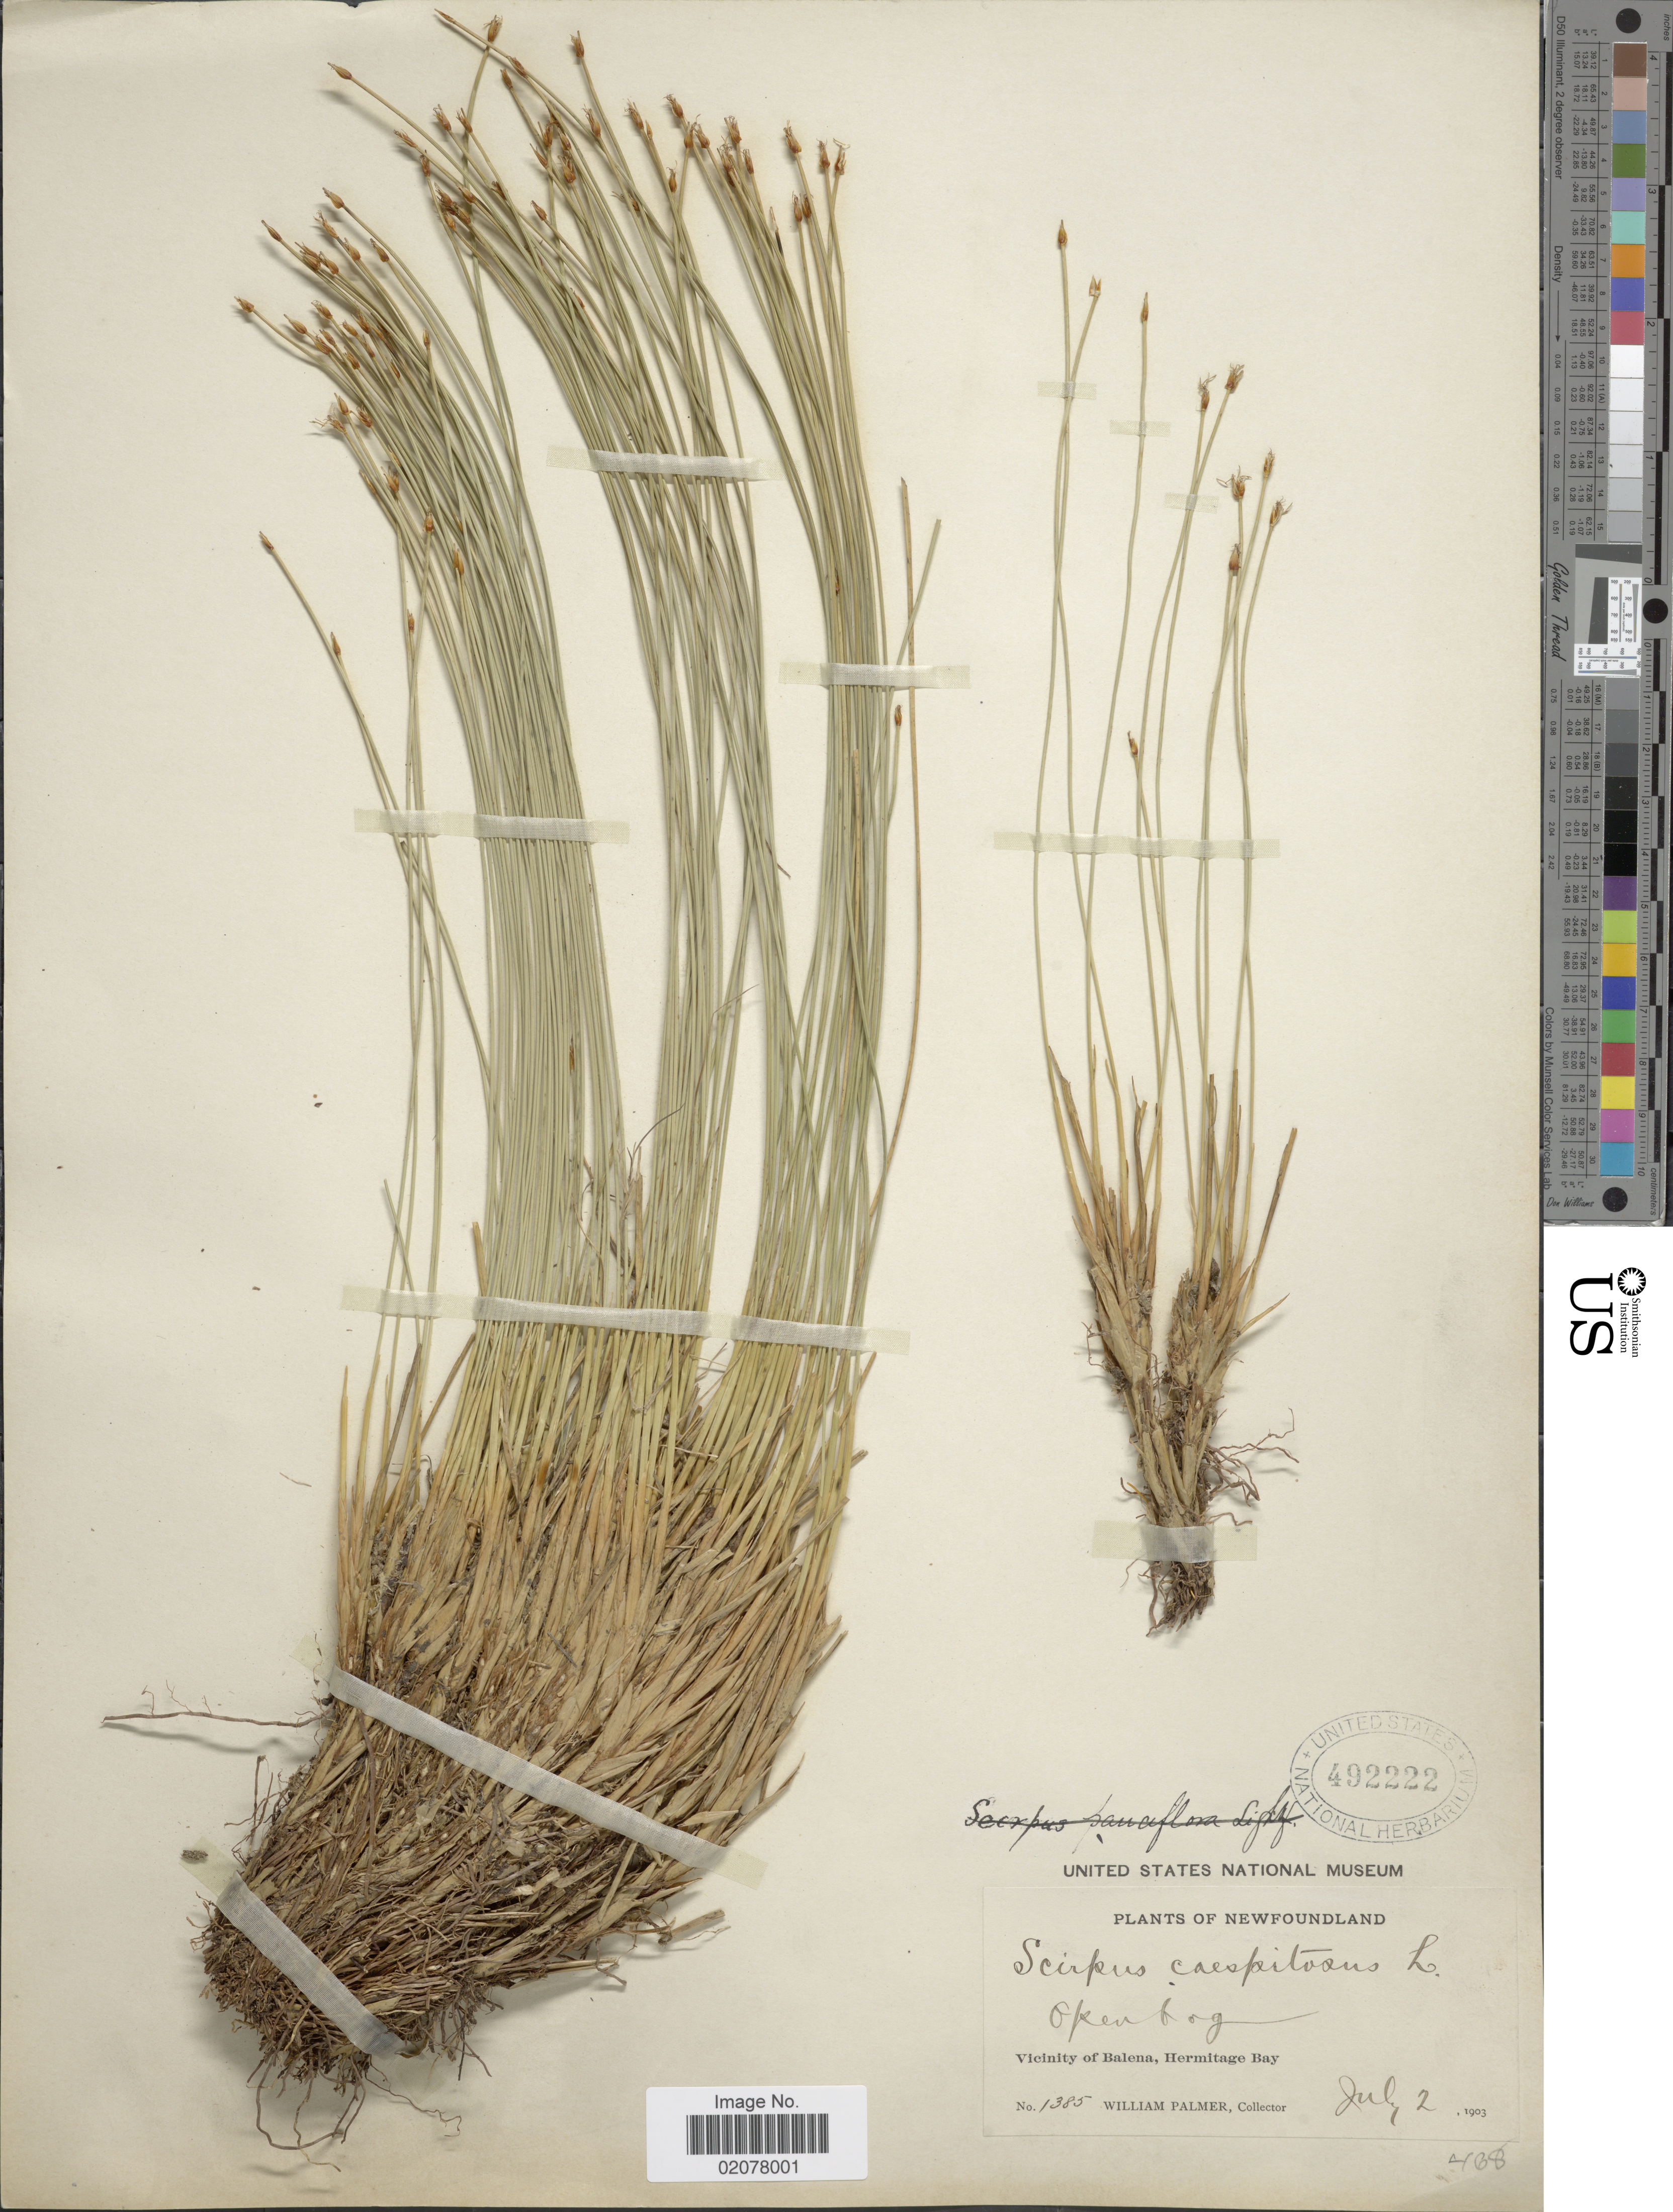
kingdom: Plantae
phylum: Tracheophyta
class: Liliopsida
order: Poales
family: Cyperaceae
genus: Trichophorum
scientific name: Trichophorum cespitosum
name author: (L.) Hartm.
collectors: W. Palmer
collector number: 1385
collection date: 1903-07-02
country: Canada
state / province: Newfoundland and Labrador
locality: Open bog. Vicinity of Balena, Hermitage Bay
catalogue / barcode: US 492222